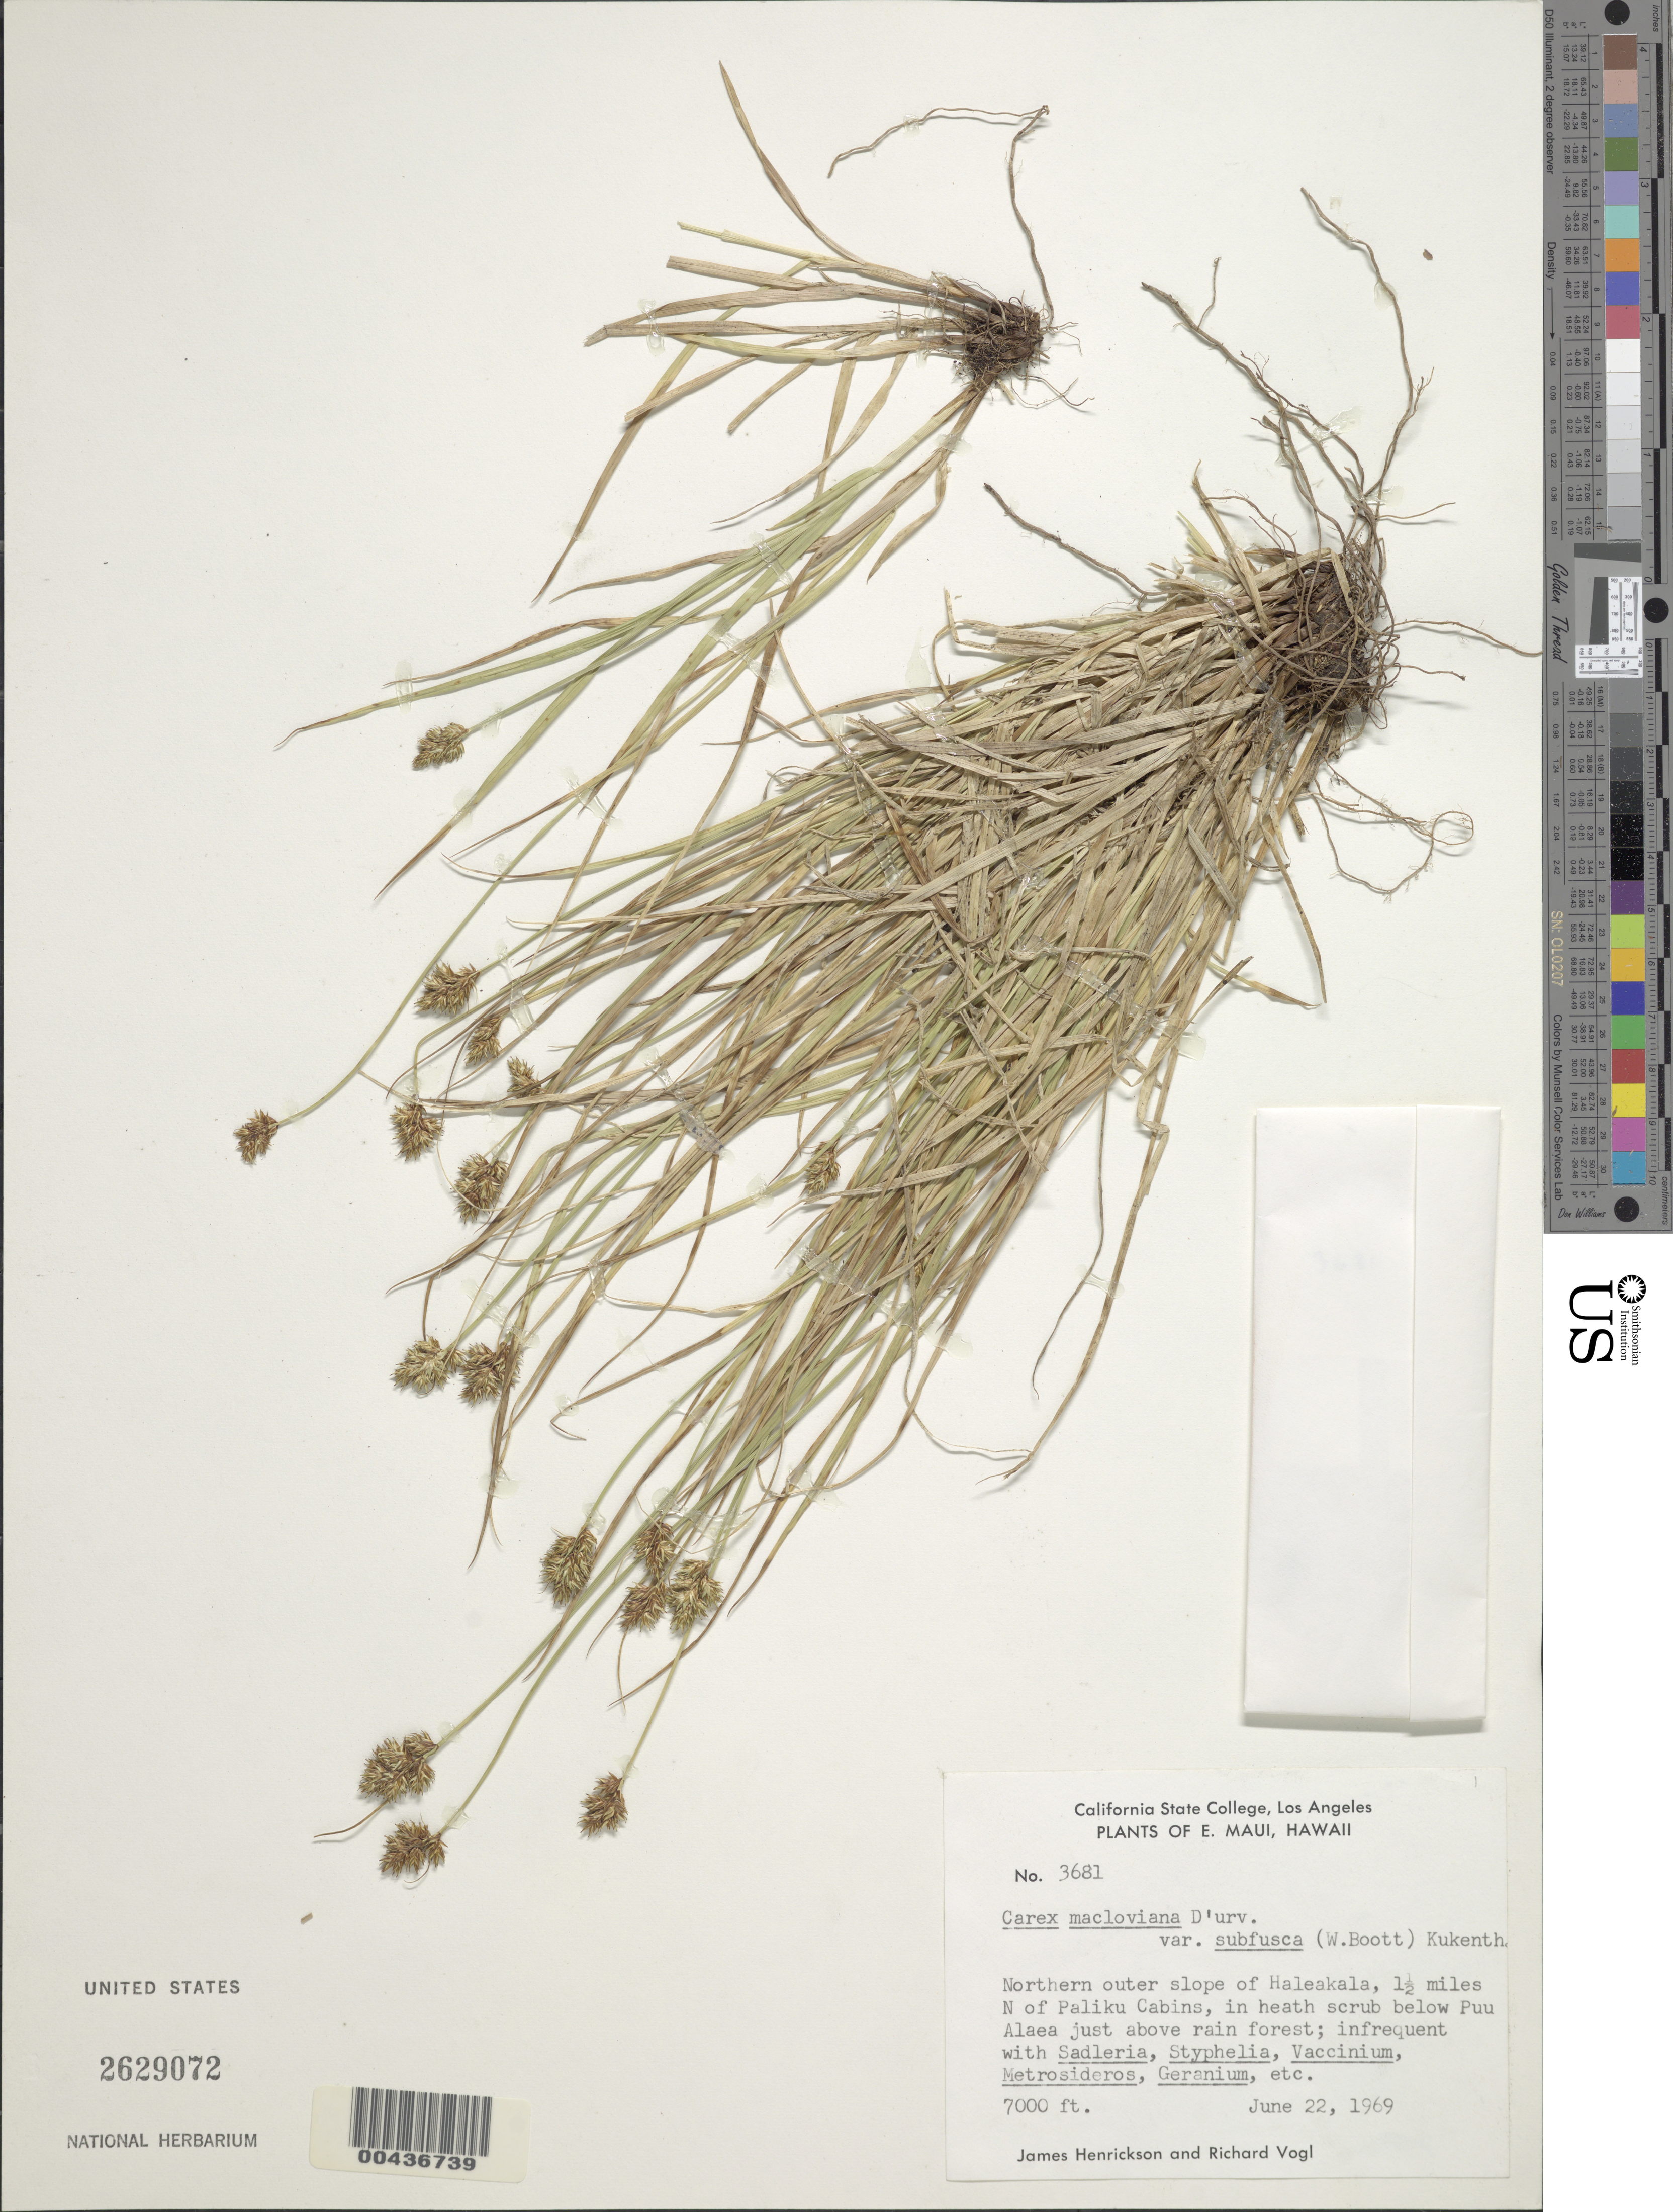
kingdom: Plantae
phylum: Tracheophyta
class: Liliopsida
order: Poales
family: Cyperaceae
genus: Carex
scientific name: Carex subfusca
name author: W. Boott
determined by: Wagner, W. L., (BOT), Smithsonian Institution - National Museum of Natural History (UNITED STATES)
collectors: J. S. Henrickson & R. Vogl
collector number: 3681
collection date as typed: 22 Jun 1969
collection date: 1969-06-22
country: United States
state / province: Hawaii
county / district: Maui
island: Maui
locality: E Maui, N outer slope of Haleakala, 1.5 mi N of Paliku Cabins, below Puu Alaea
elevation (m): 2134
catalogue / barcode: US 2629072